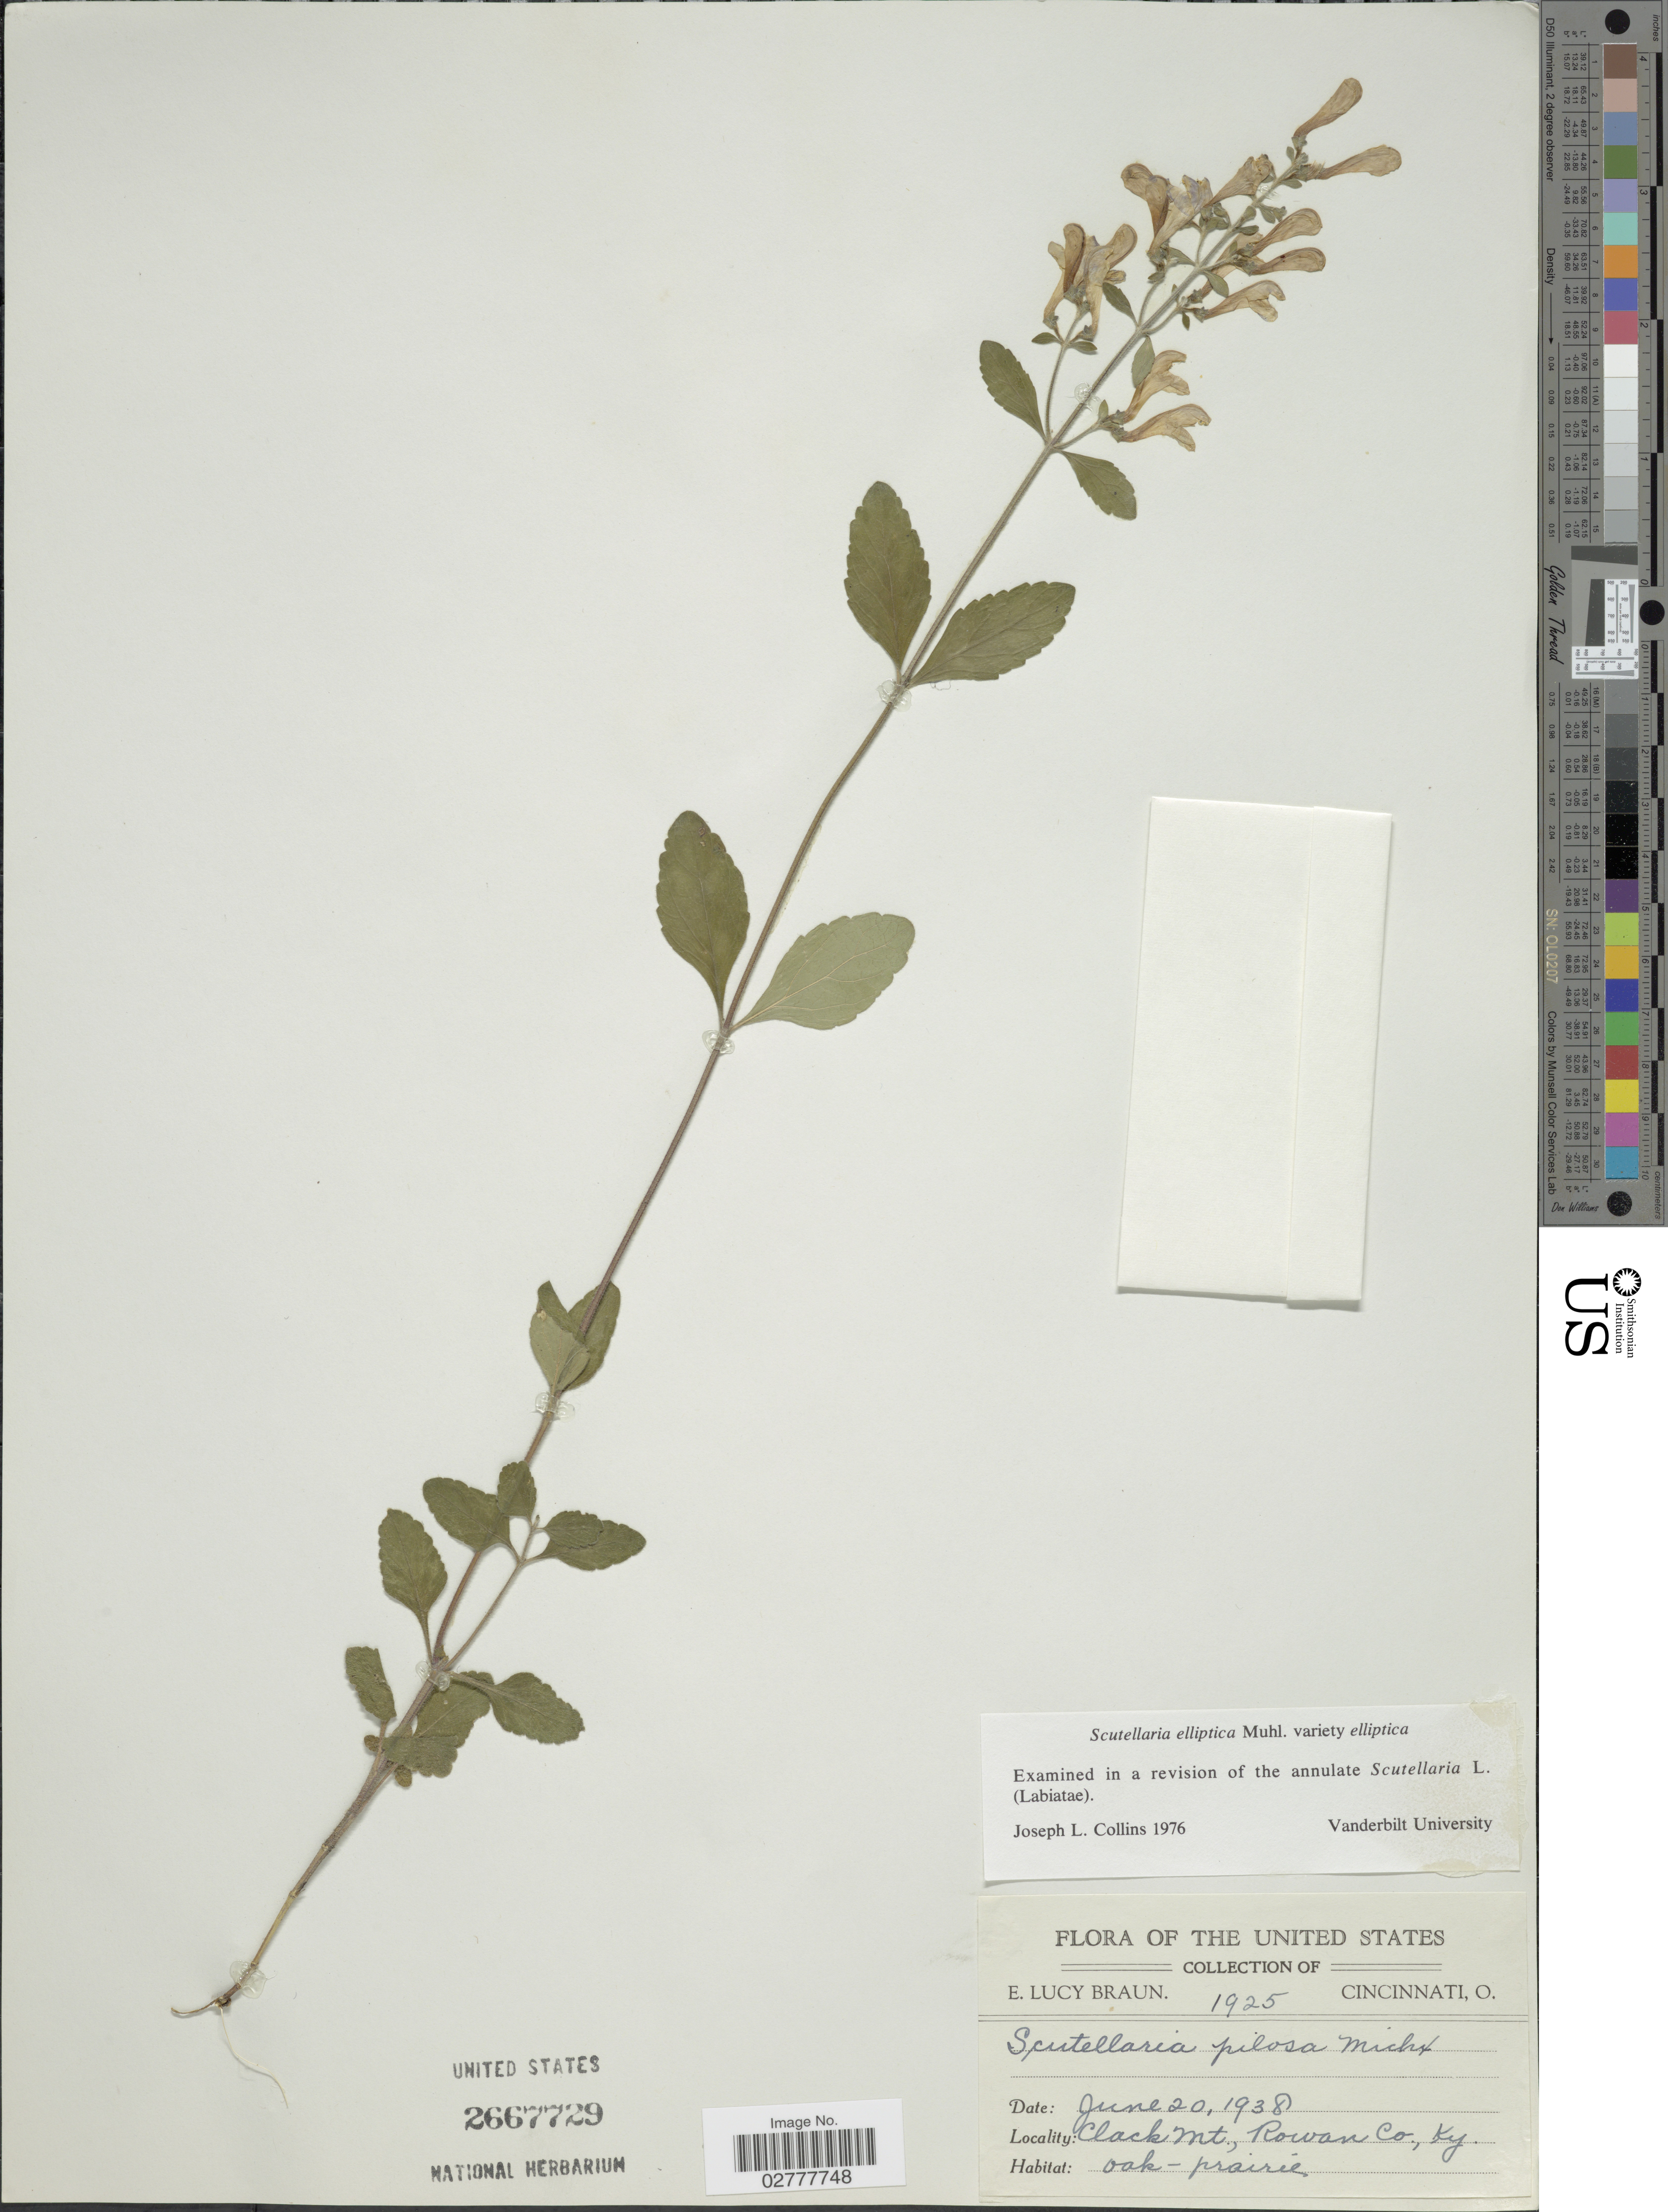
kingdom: Plantae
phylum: Tracheophyta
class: Magnoliopsida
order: Lamiales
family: Lamiaceae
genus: Scutellaria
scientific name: Scutellaria elliptica var. elliptica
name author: Muhl.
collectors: E. L. Braun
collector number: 1925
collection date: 1938-06-20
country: United States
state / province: Kentucky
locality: Clack Mt., Rowan Co.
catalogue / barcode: US 2667729